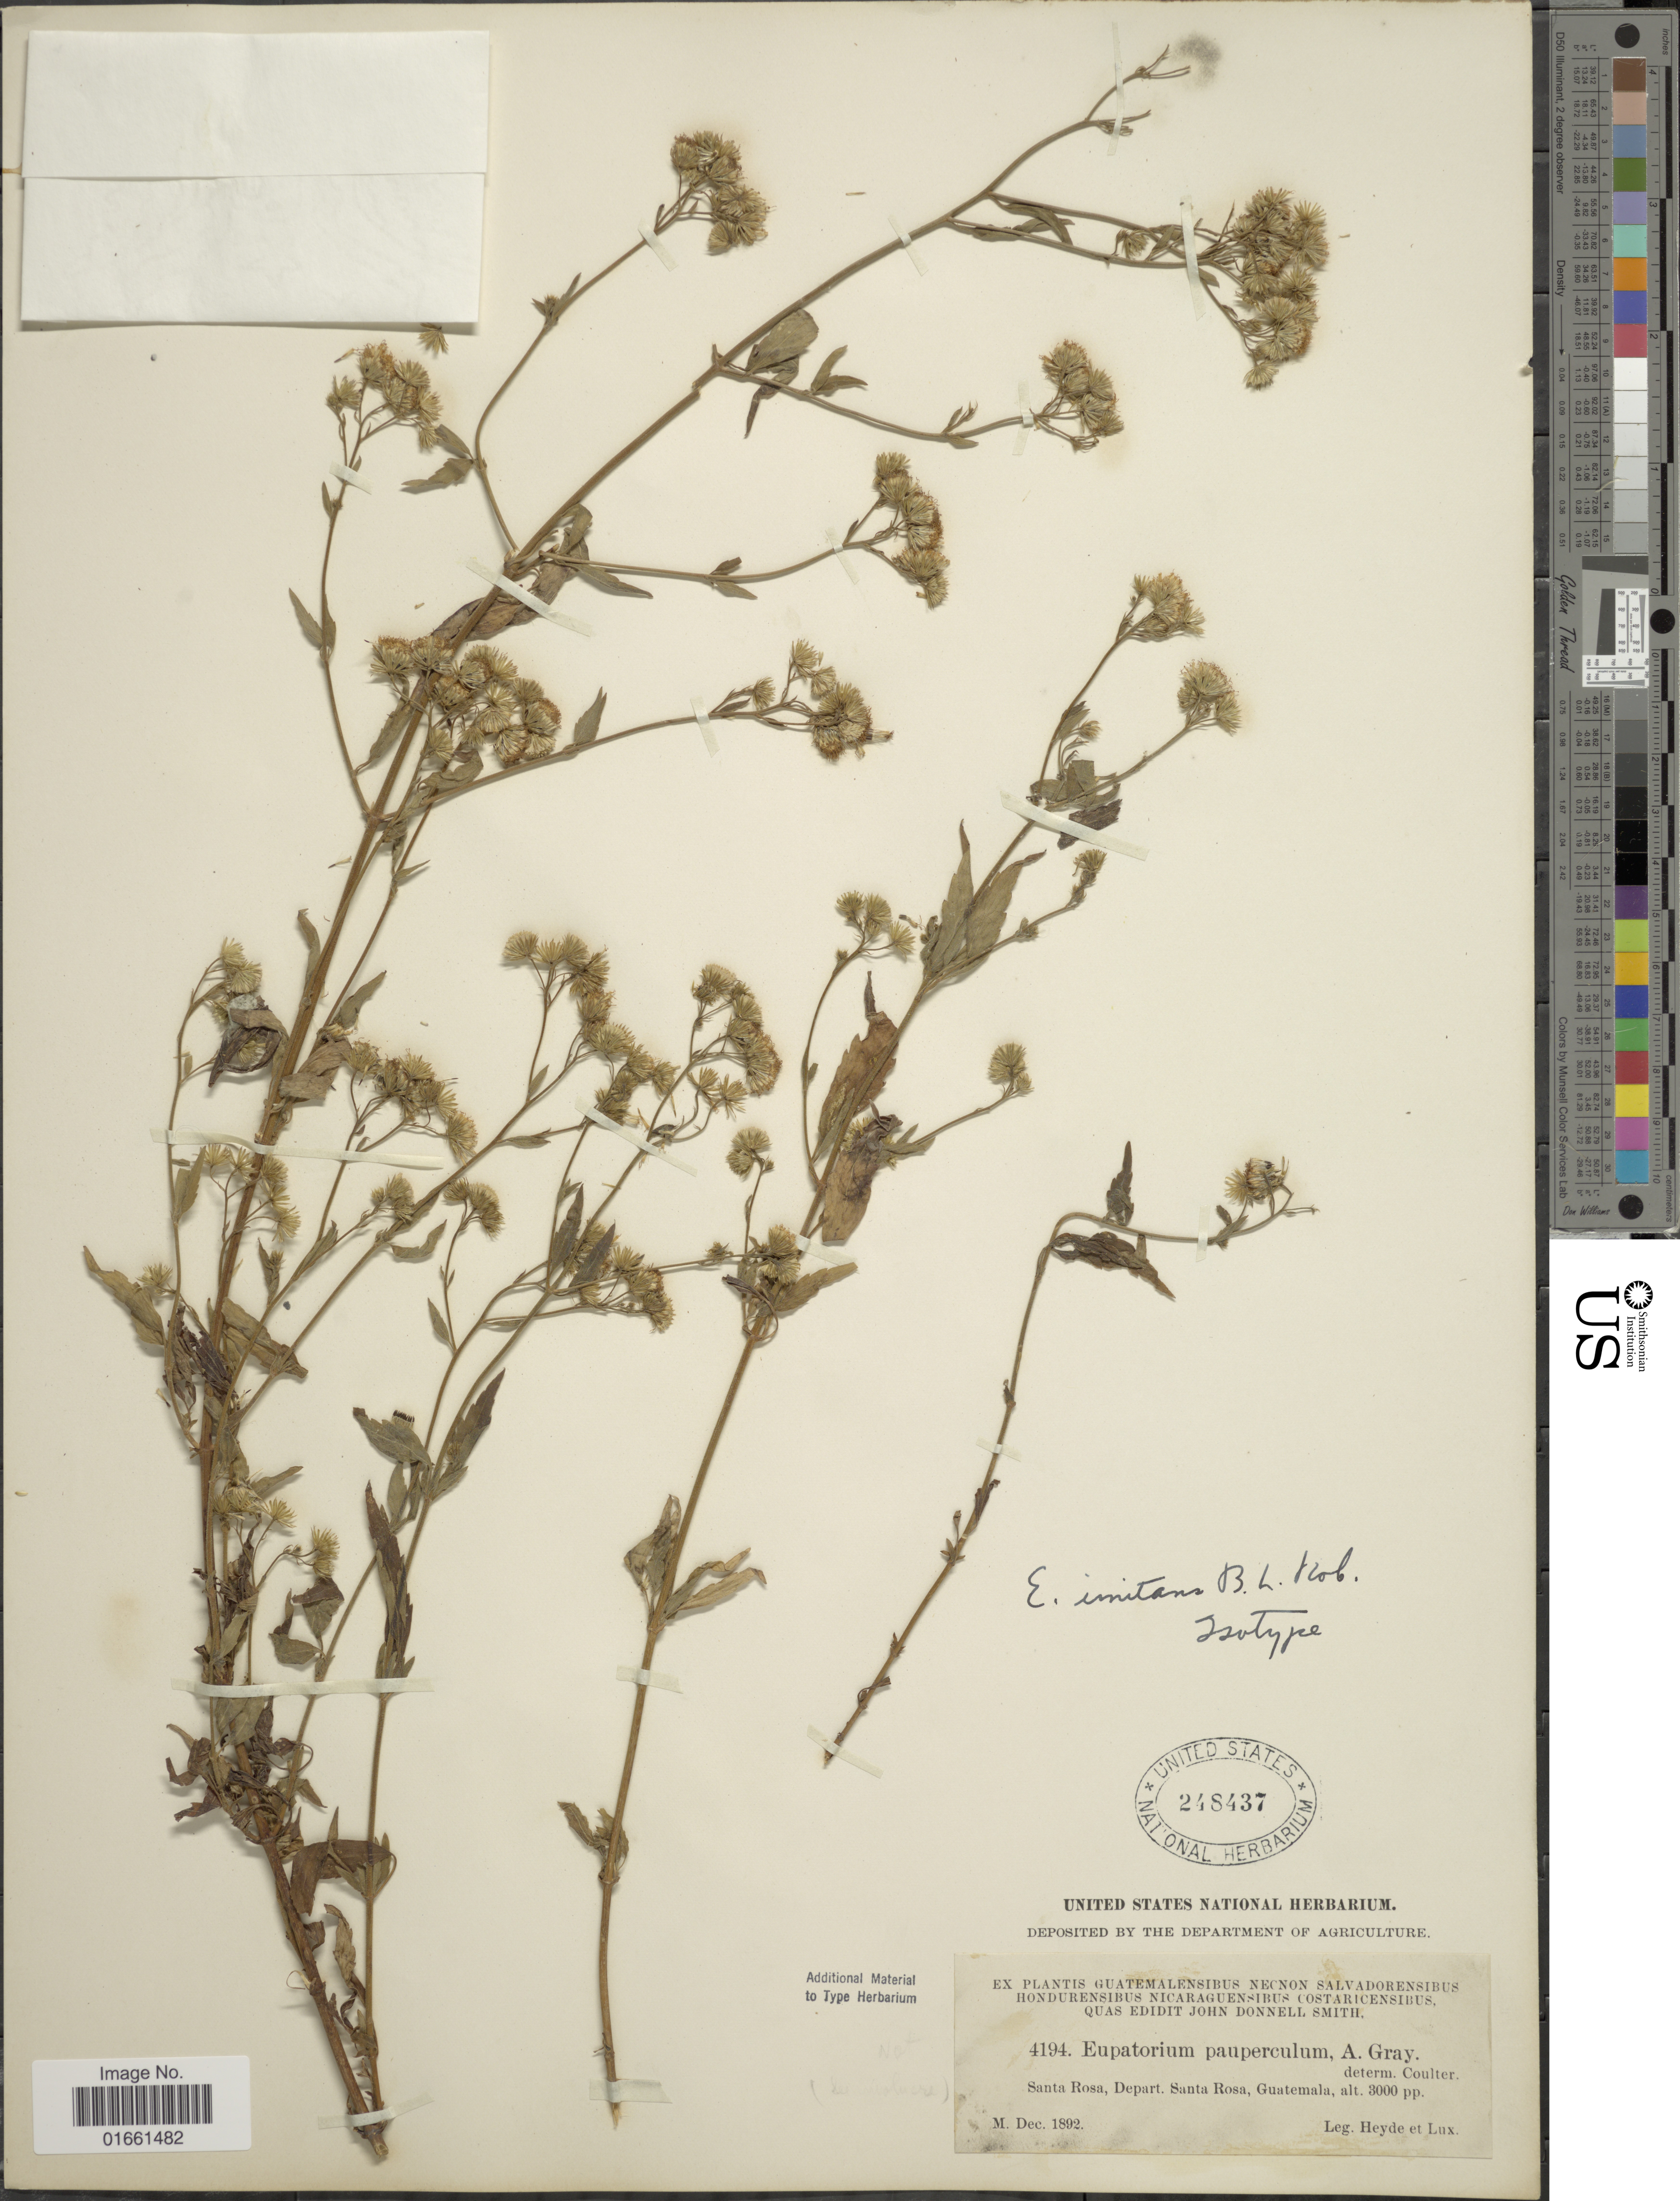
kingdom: Plantae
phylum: Tracheophyta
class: Magnoliopsida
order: Asterales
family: Asteraceae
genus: Fleischmannia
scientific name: Fleischmannia imitans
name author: (B.L. Rob.) R.M. King & H. Rob.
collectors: Heyde & Lux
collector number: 4194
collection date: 1892-12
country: Guatemala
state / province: Santa Rosa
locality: Santa Rosa, Depart Santa Rosa.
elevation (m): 914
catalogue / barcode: US 248437